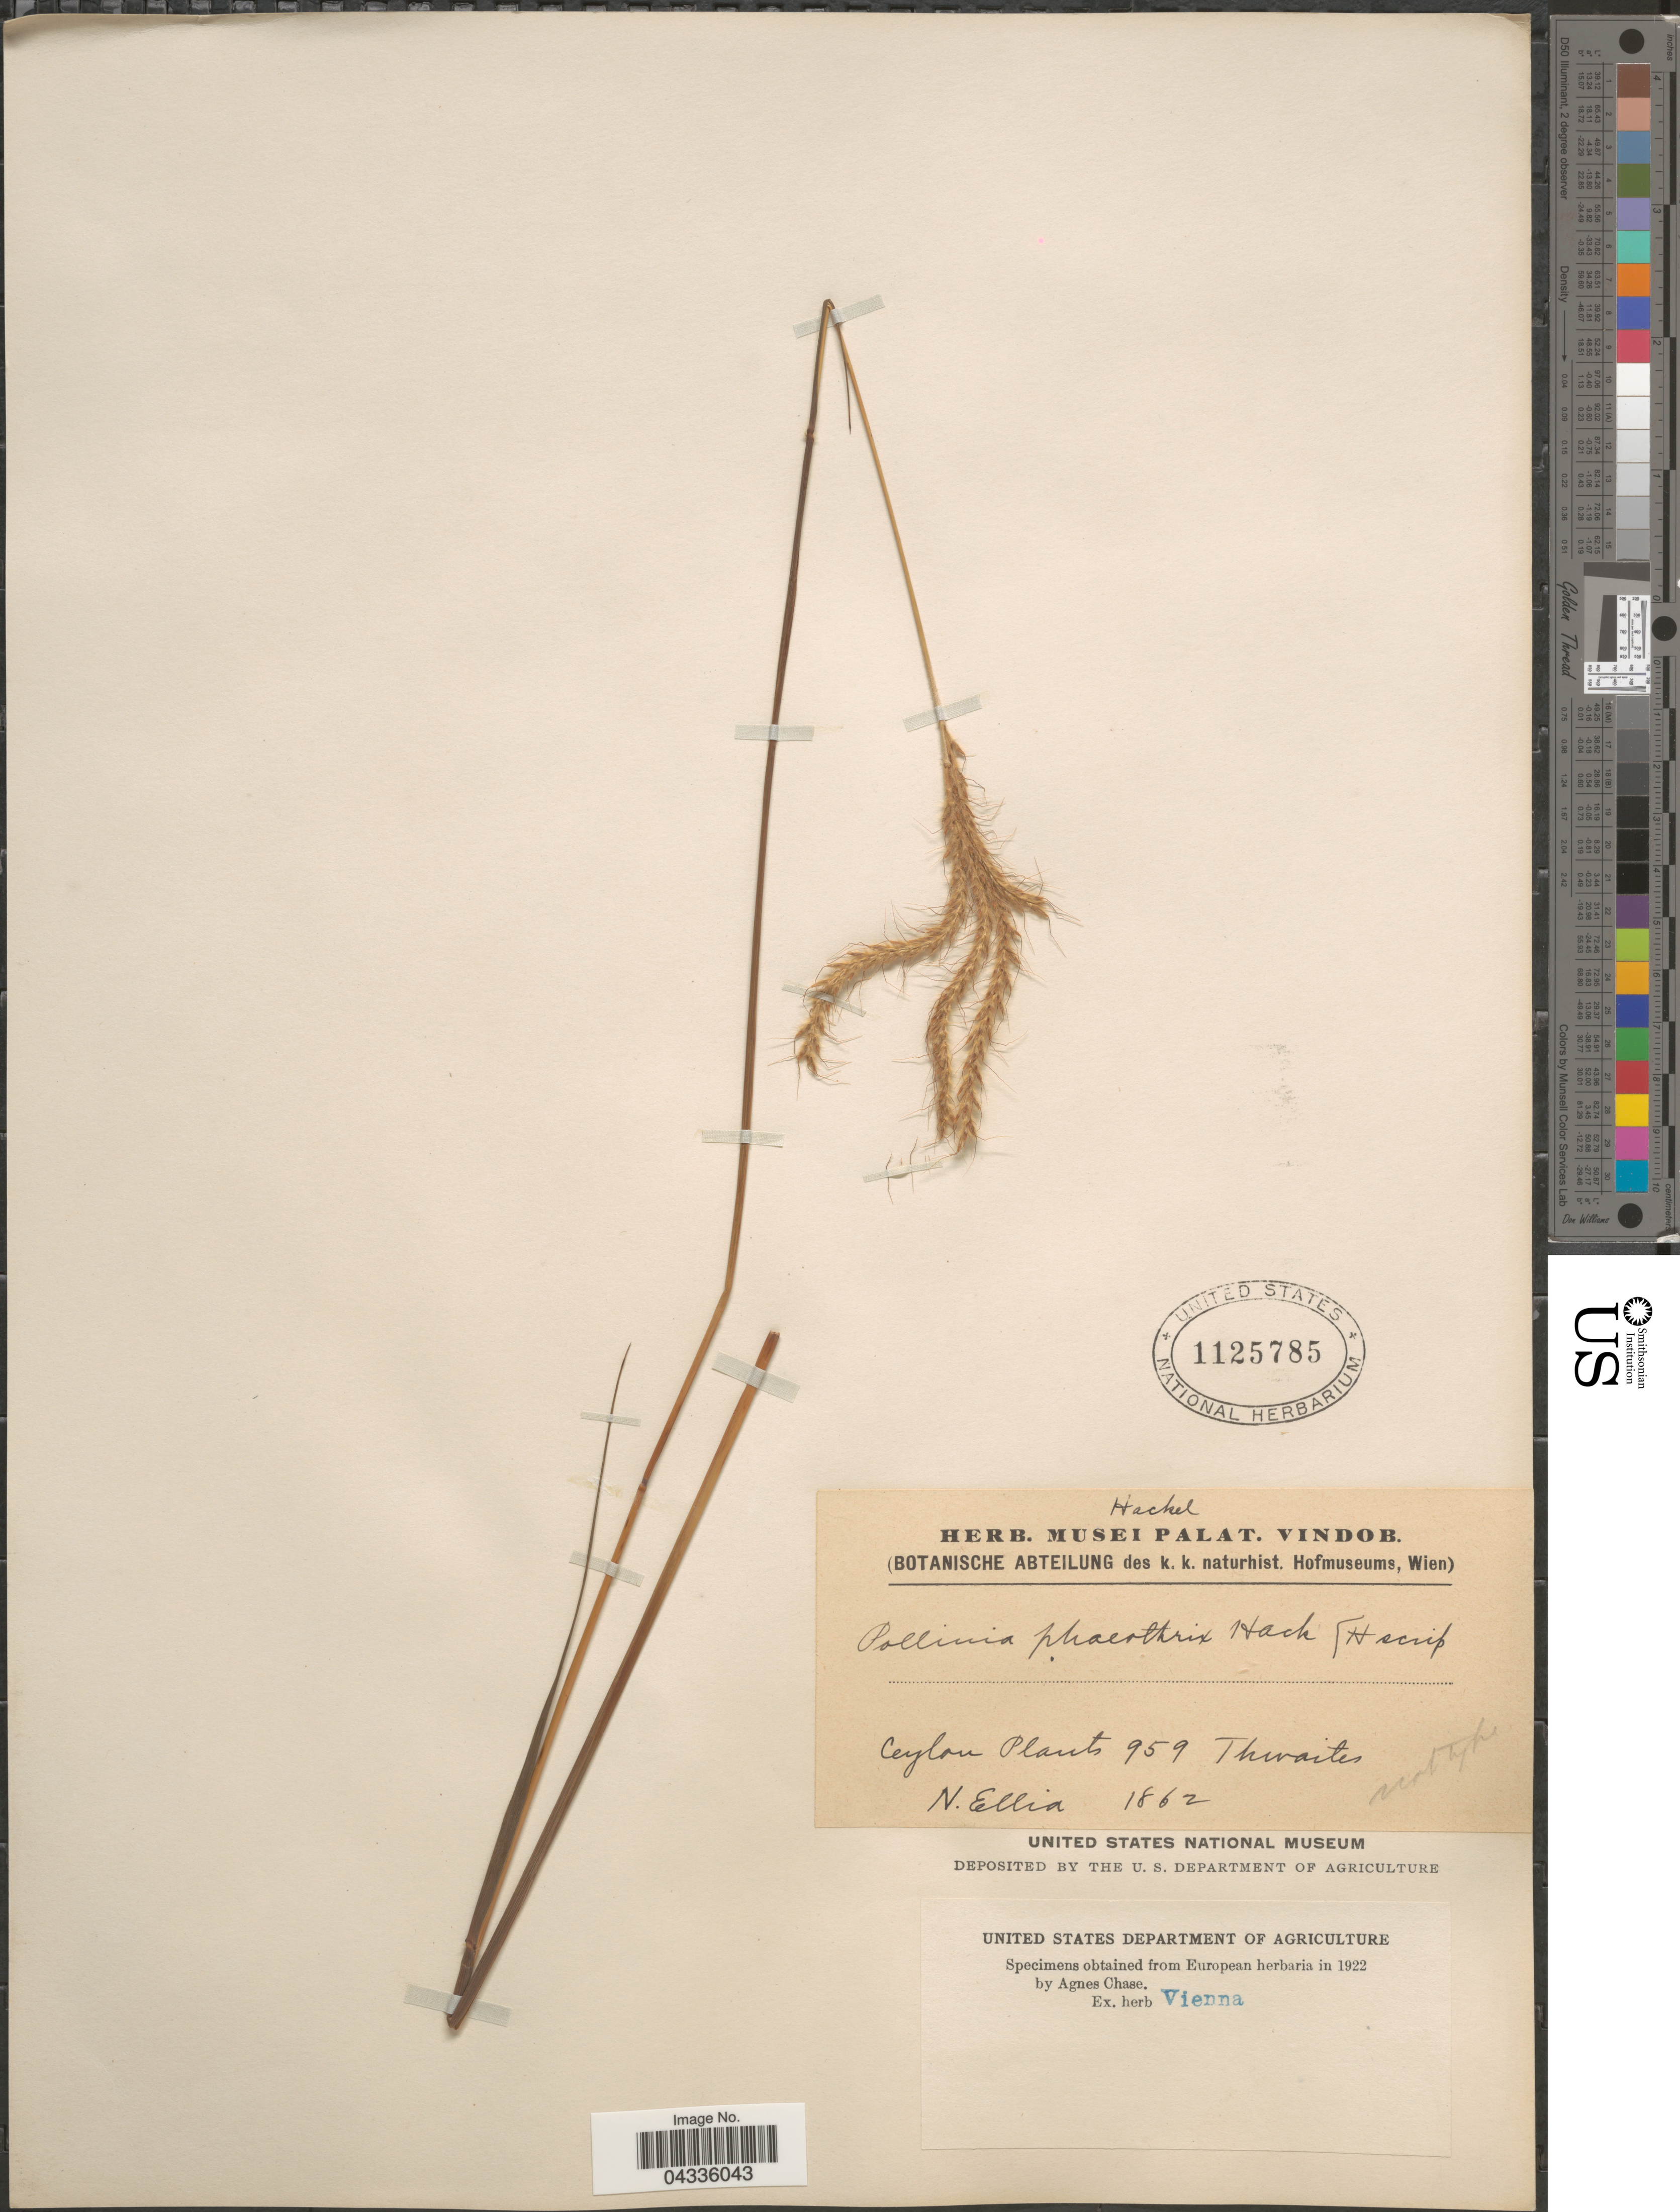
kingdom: Plantae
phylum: Tracheophyta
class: Liliopsida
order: Poales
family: Poaceae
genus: Eulalia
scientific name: Eulalia phaeothrix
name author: (Hack.) Kuntze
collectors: Thwaites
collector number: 959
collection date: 1862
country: Sri Lanka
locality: Ceylon. N. Ellia.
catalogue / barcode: US 1125785